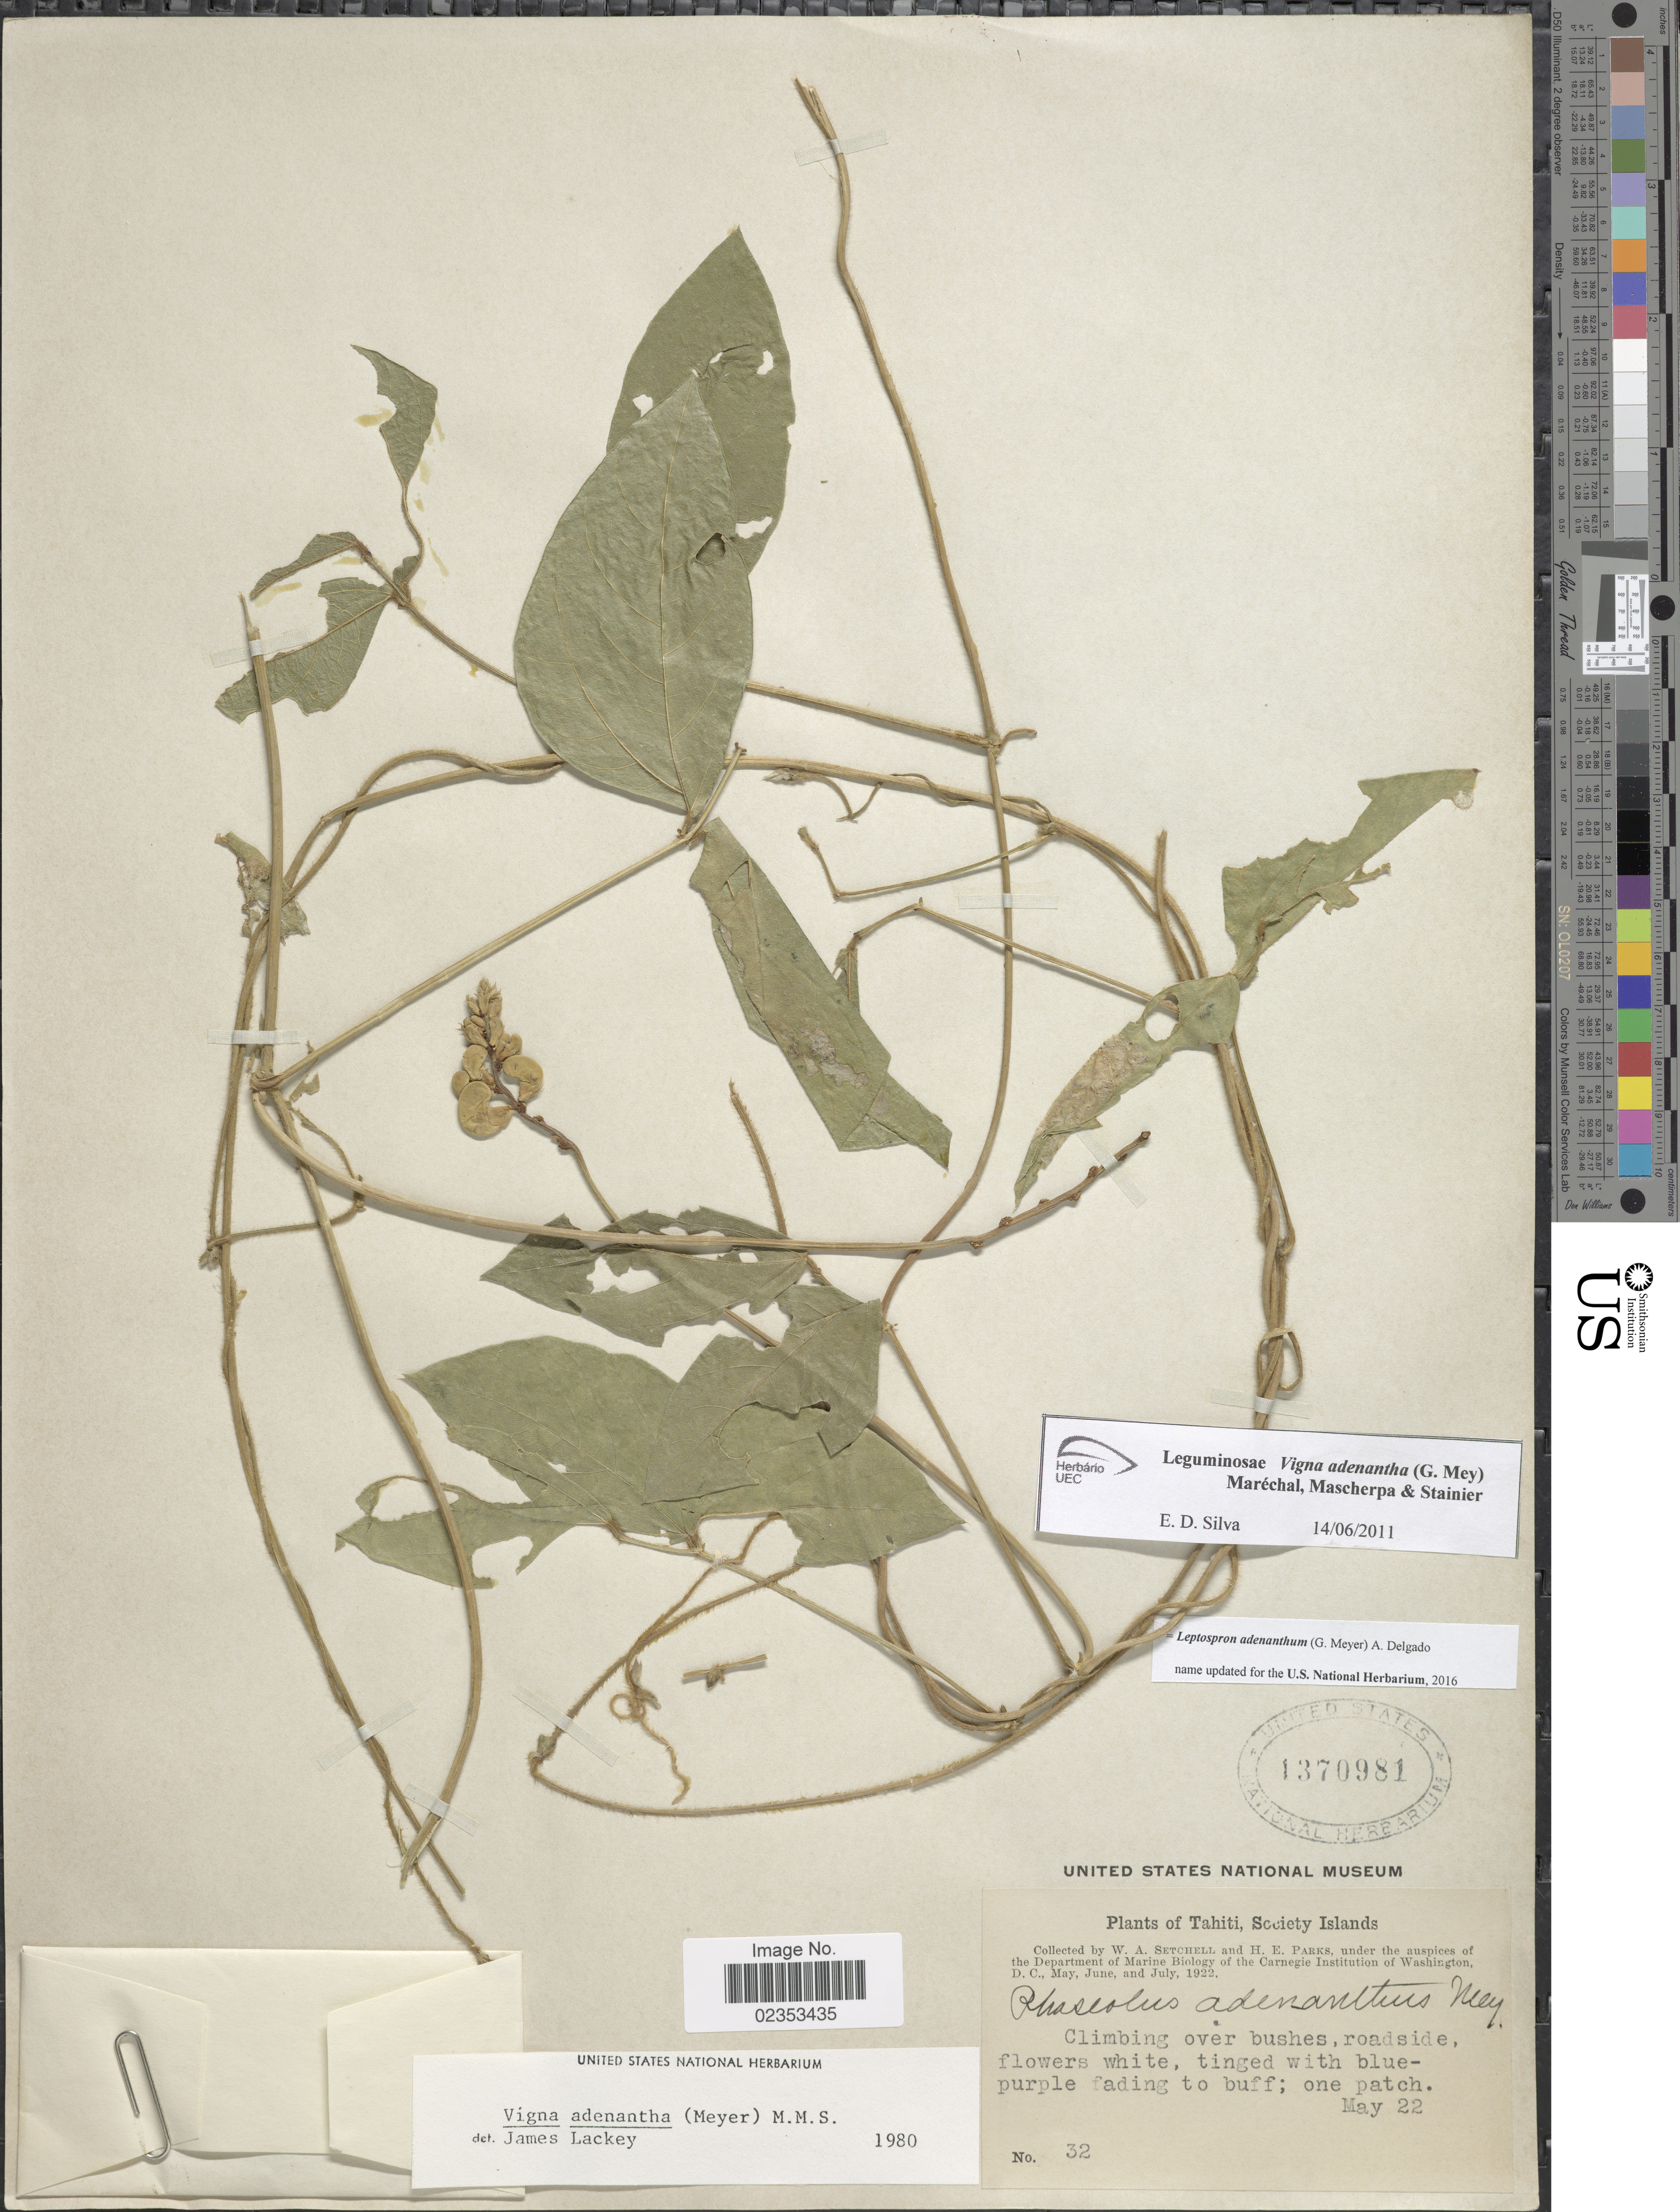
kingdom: Plantae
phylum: Tracheophyta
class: Magnoliopsida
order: Fabales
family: Fabaceae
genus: Leptospron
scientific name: Leptospron adenanthum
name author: (G. Mey.) A. Delgado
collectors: W. Setchell & H. E. Parks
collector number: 32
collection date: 1922-05-22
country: French Polynesia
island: Tahiti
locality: Tahiti, Society Islands, roadside.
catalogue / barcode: US 1370981